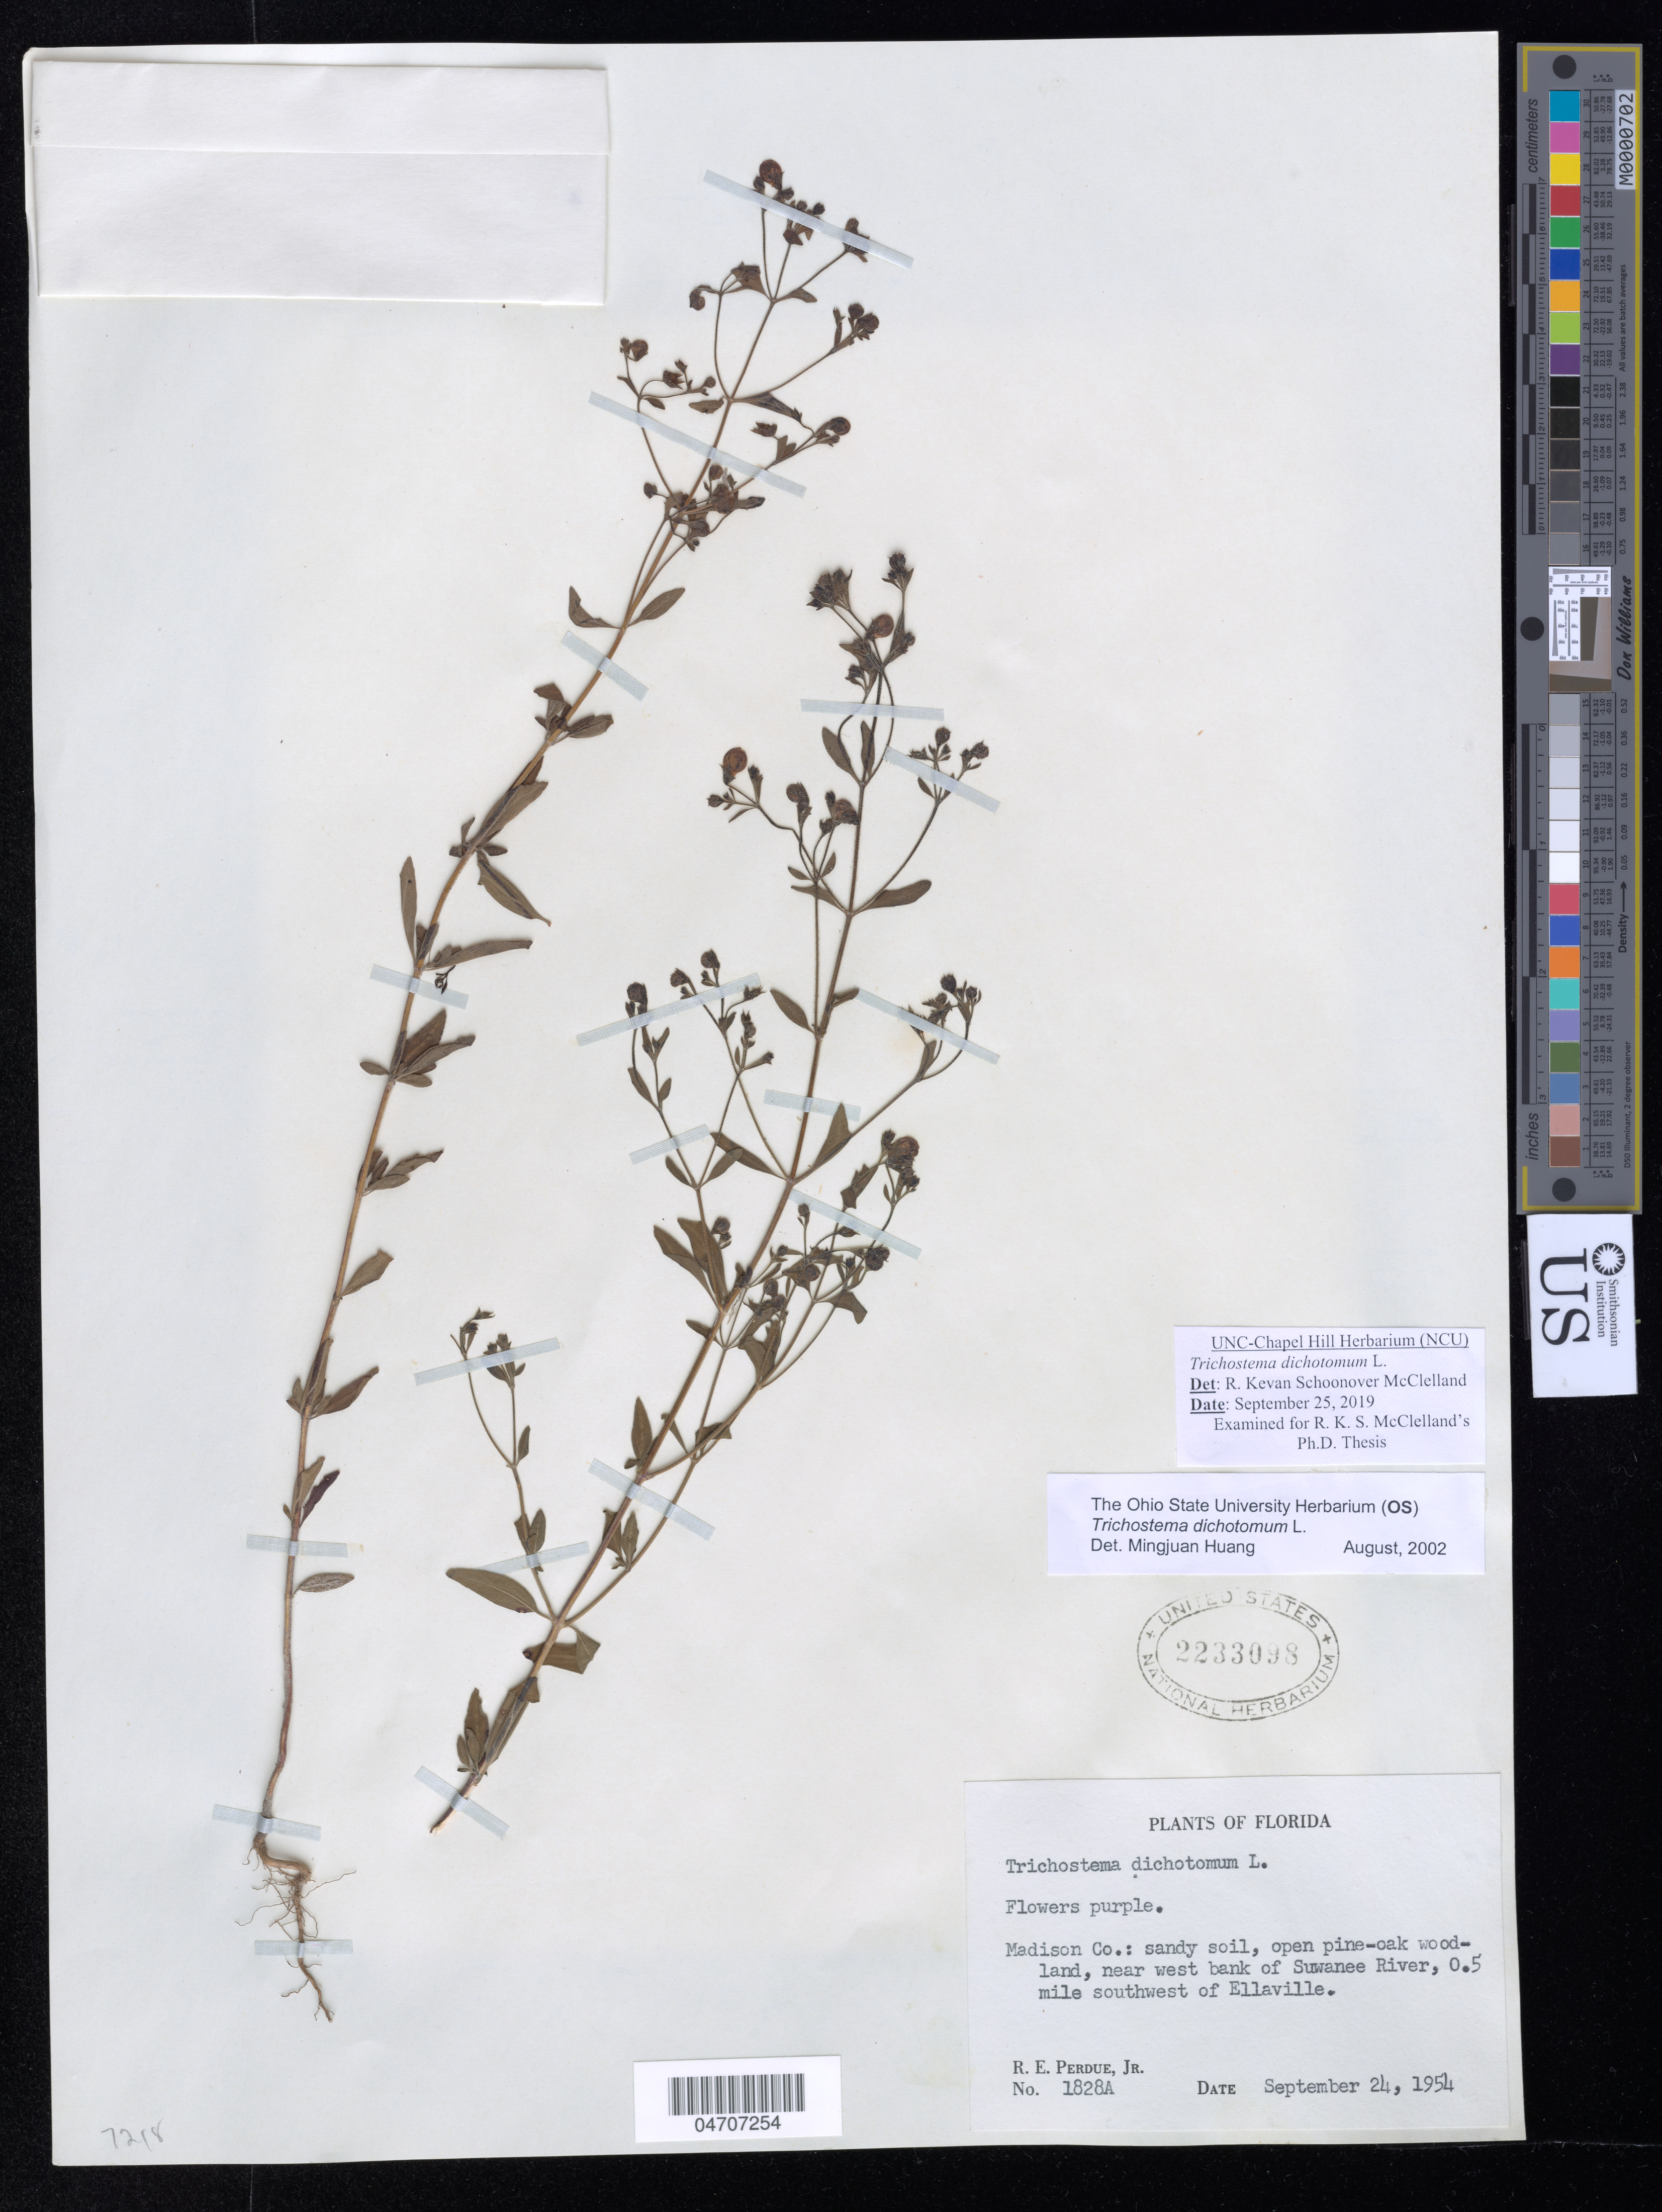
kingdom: Plantae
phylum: Tracheophyta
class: Magnoliopsida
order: Lamiales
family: Lamiaceae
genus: Trichostema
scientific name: Trichostema dichotomum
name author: L.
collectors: R. E. Perdue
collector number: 1828A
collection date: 1954-09-24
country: United States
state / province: Florida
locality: Madison Co.: sandy soil, open pine-oak woodland, near west bank of Suwanee River, 0.5 mile southwest of Ellaville.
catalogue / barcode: US 2233098